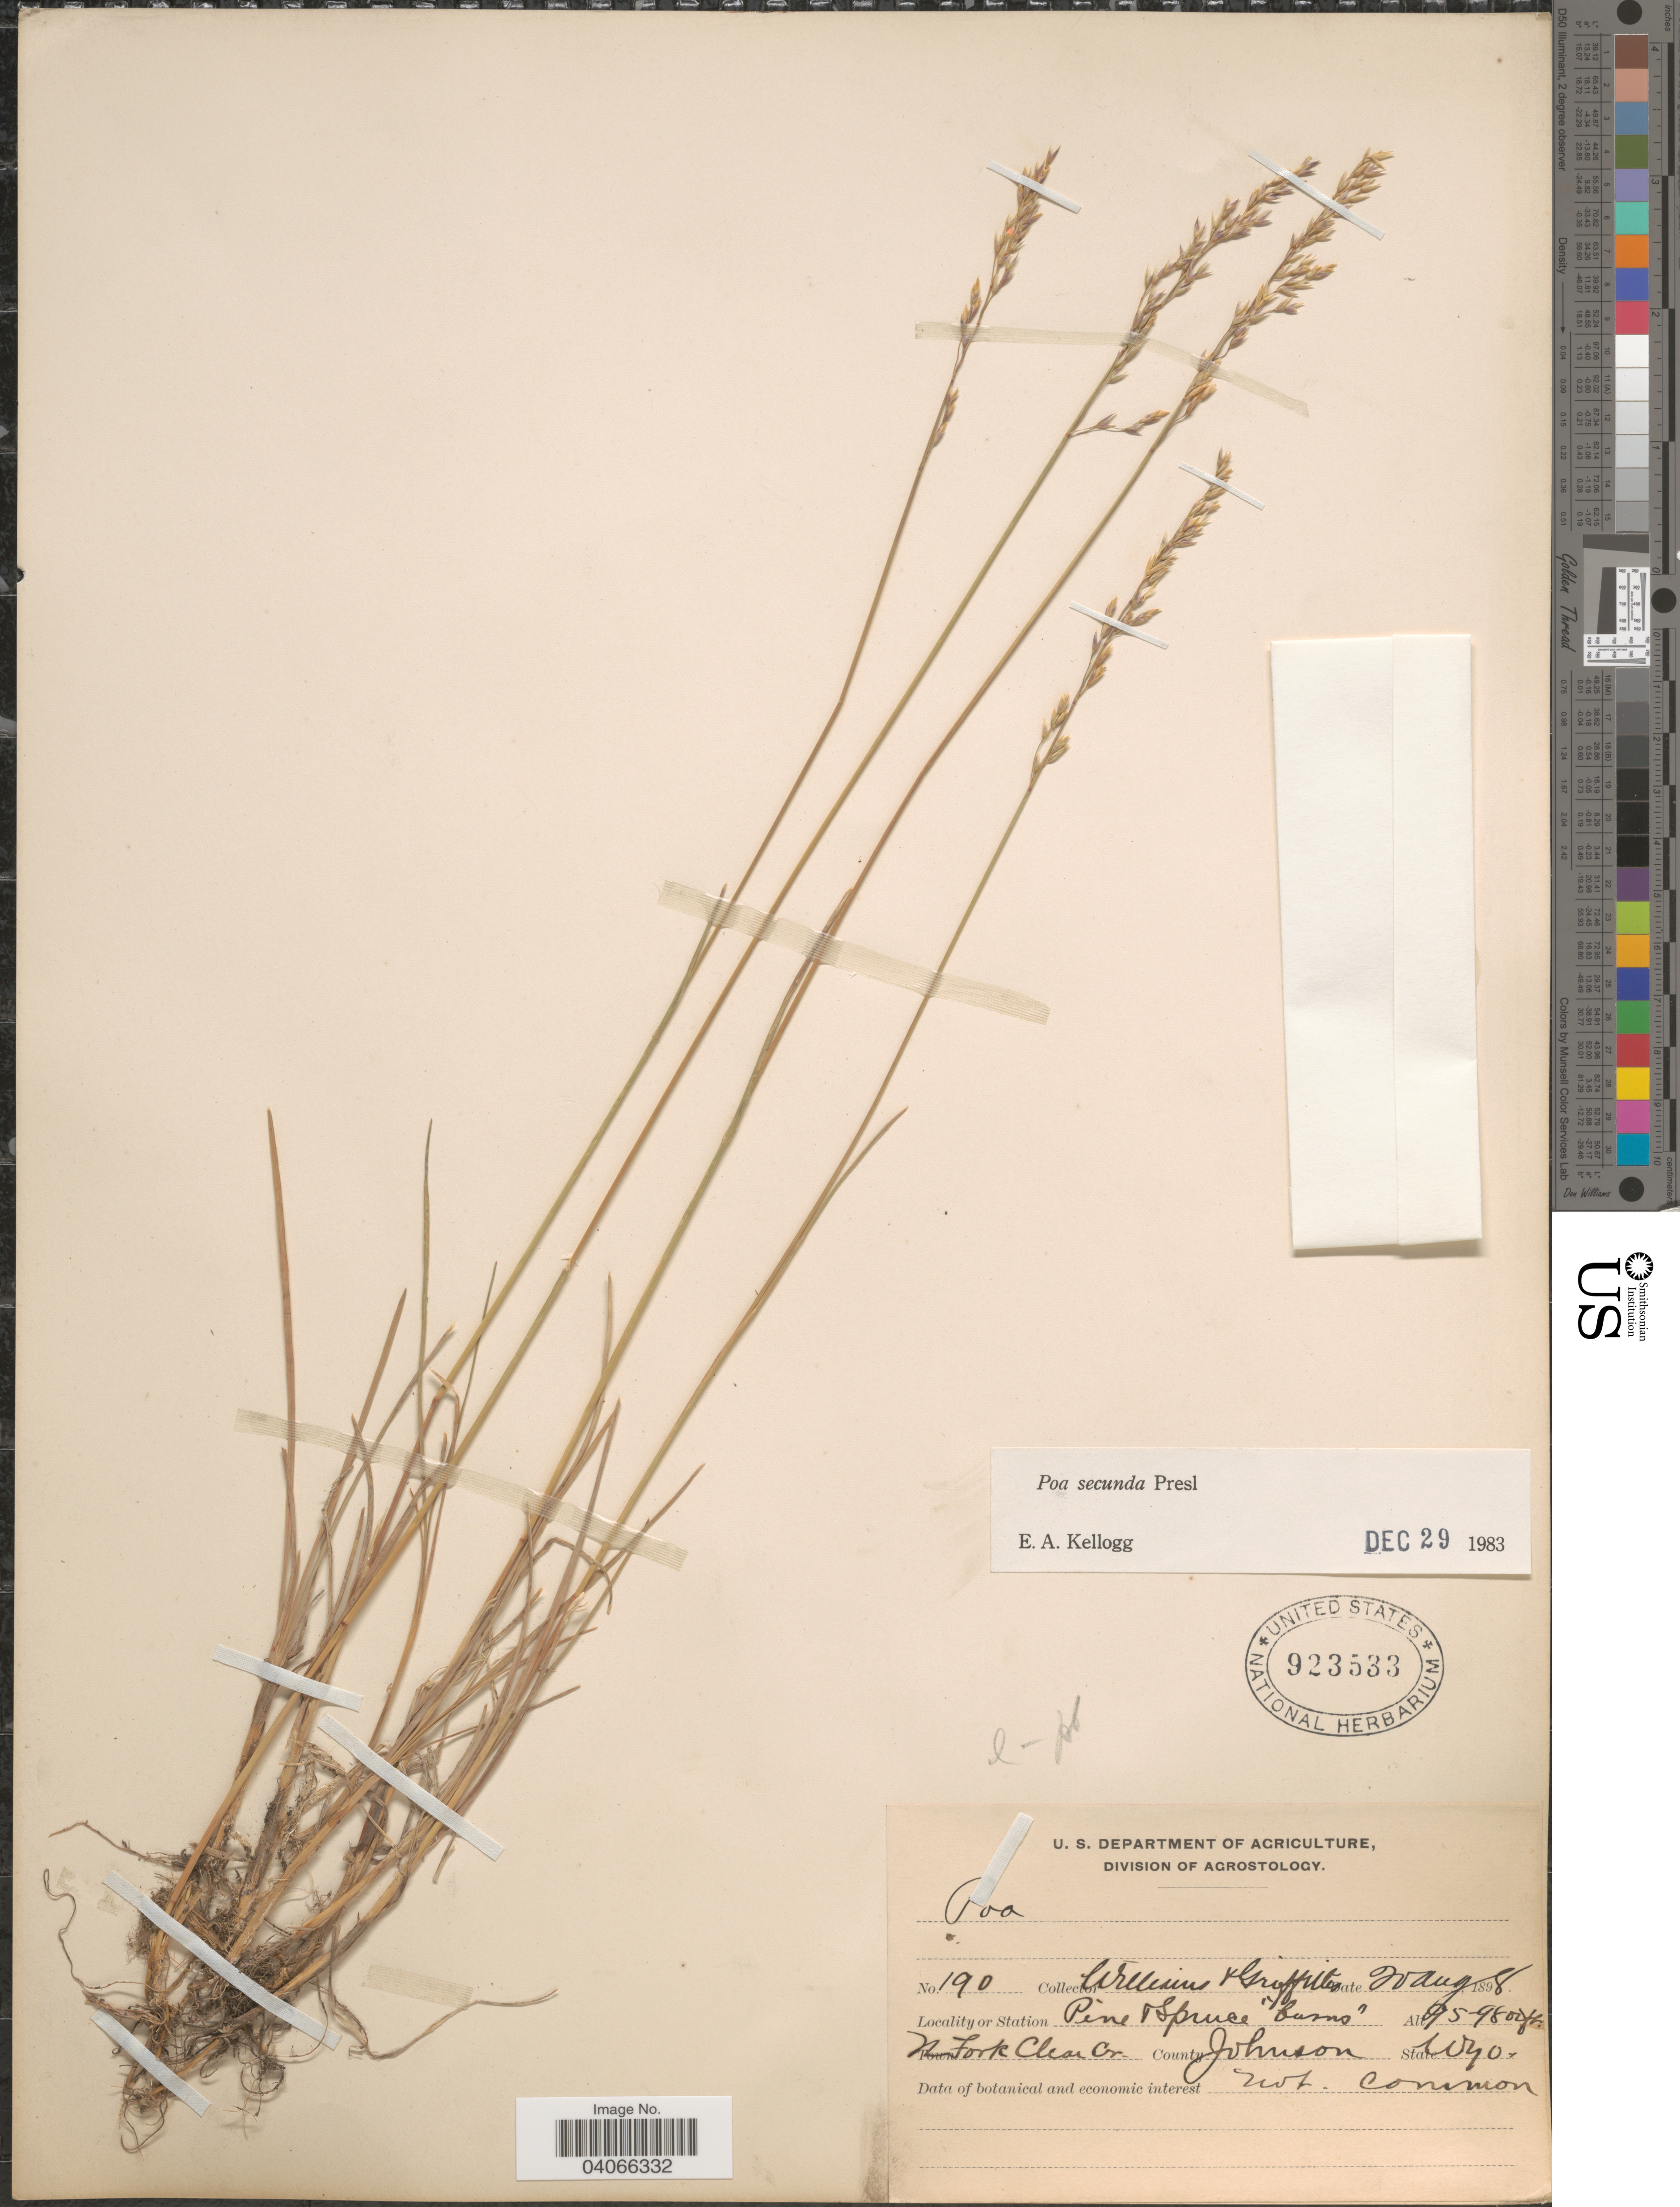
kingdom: Plantae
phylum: Tracheophyta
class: Liliopsida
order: Poales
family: Poaceae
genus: Poa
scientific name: Poa secunda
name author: J. Presl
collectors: -- Williams & -- Griffiths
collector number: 190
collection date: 1898-08-20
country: United States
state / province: Wyoming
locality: Town N. Fork Clear Cr. County Johnson.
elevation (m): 2896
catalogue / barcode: US 923533